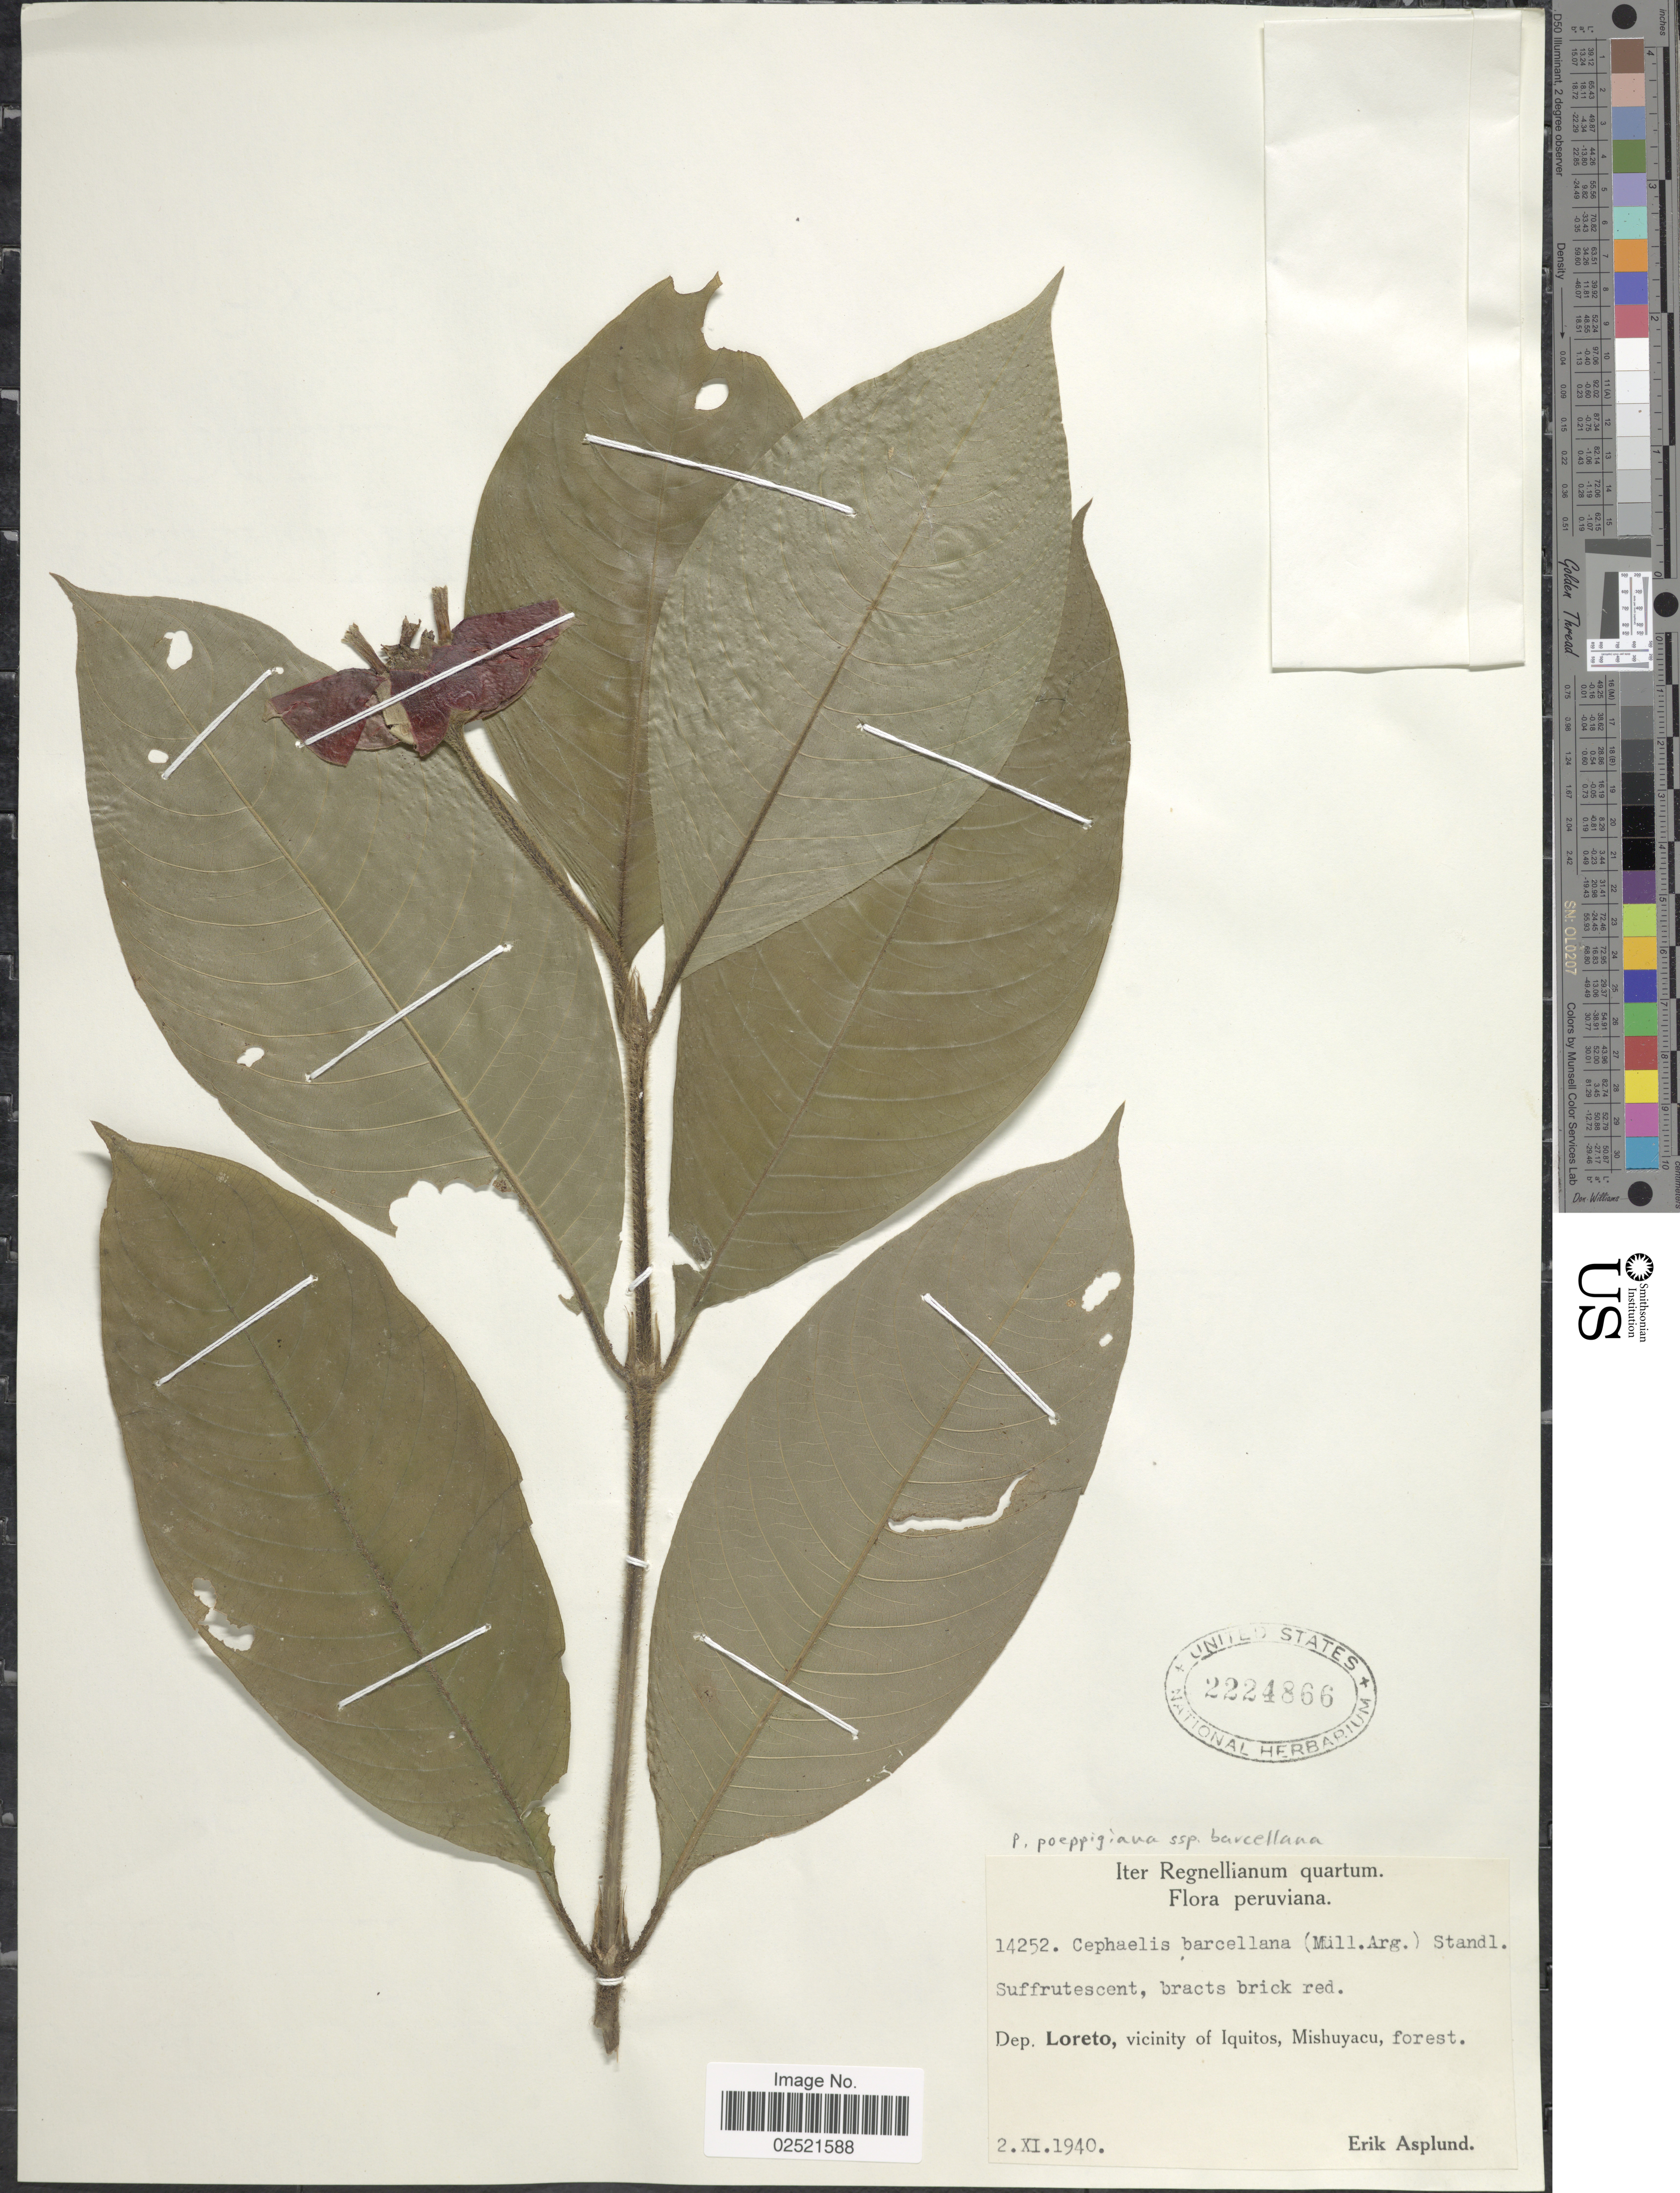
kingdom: Plantae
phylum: Tracheophyta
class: Magnoliopsida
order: Gentianales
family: Rubiaceae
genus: Psychotria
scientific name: Psychotria poeppigiana subsp. barcellana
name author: (Müll. Arg.) Steyerm.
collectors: E. Asplund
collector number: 14252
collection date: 1940-11-02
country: Peru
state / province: Loreto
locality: Vicinity of Iquitos, Mishuyacu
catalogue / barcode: US 2224866